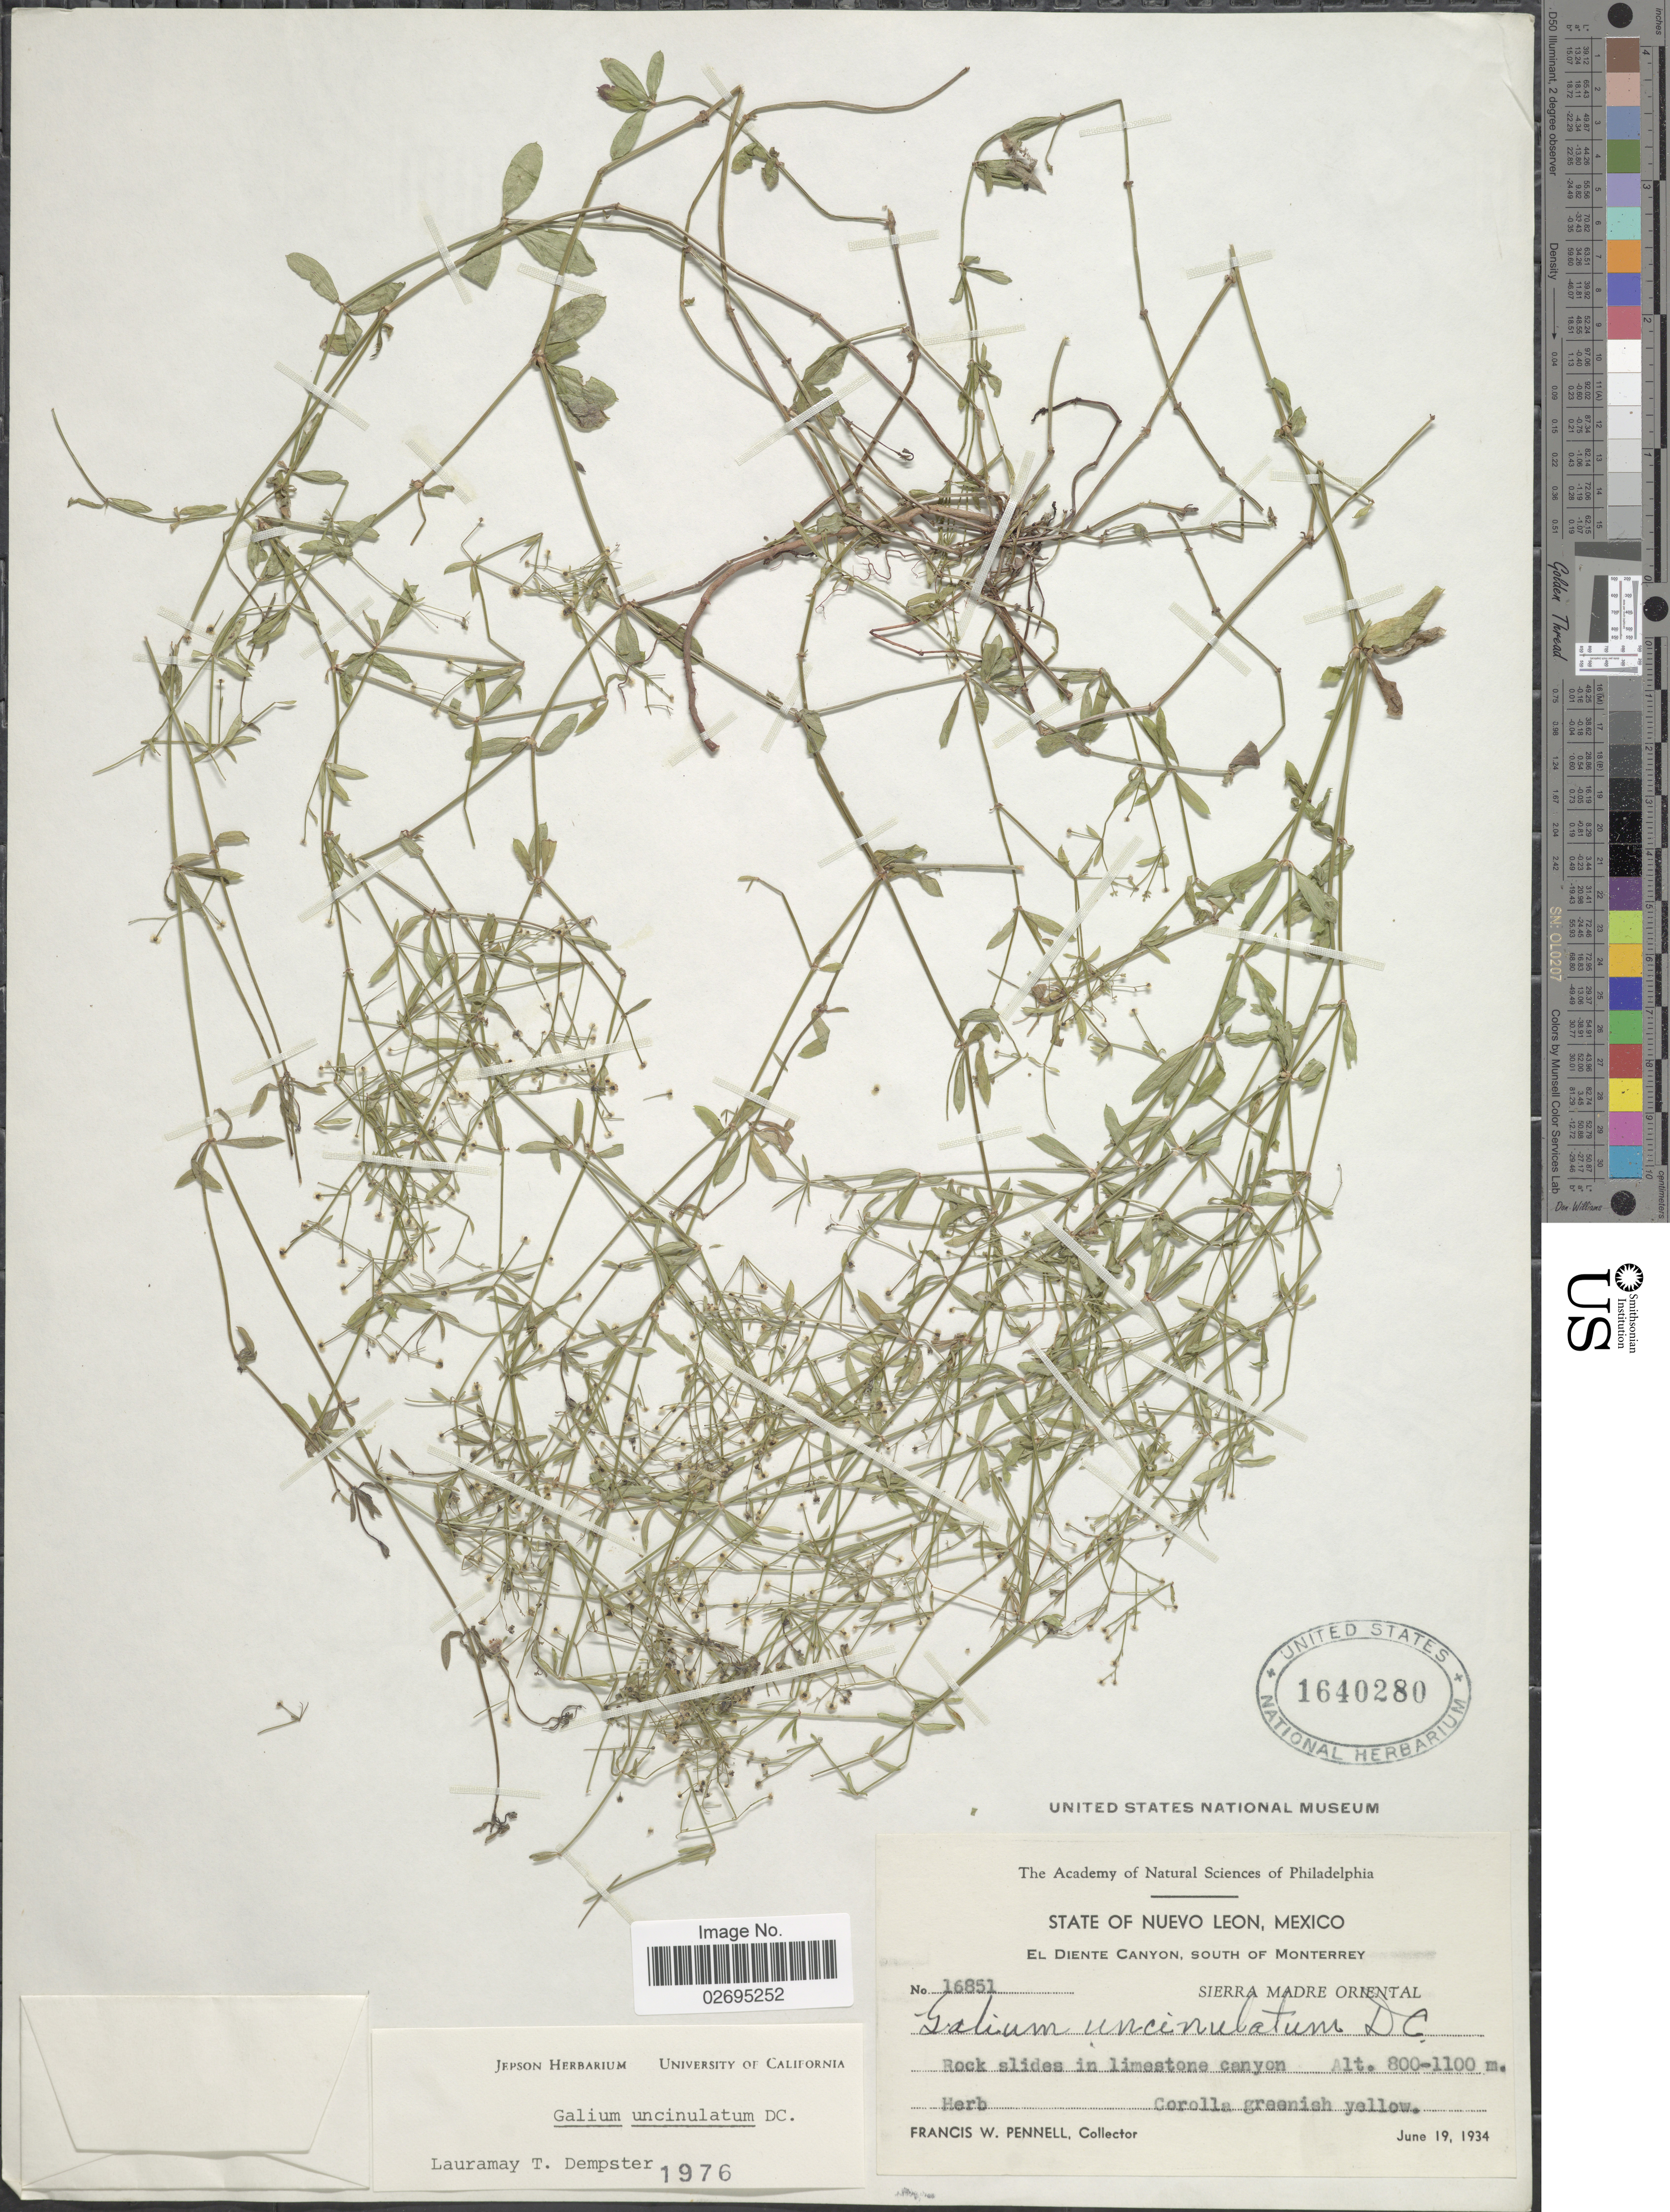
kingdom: Plantae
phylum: Tracheophyta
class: Magnoliopsida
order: Gentianales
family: Rubiaceae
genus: Galium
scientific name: Galium uncinulatum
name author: DC.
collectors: F. W. Pennell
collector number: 16851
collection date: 1934-06-19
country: Mexico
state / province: Nuevo León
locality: El Diente Canyon, south of Monterrey, Sierra Madre Oriental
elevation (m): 800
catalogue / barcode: US 1640280